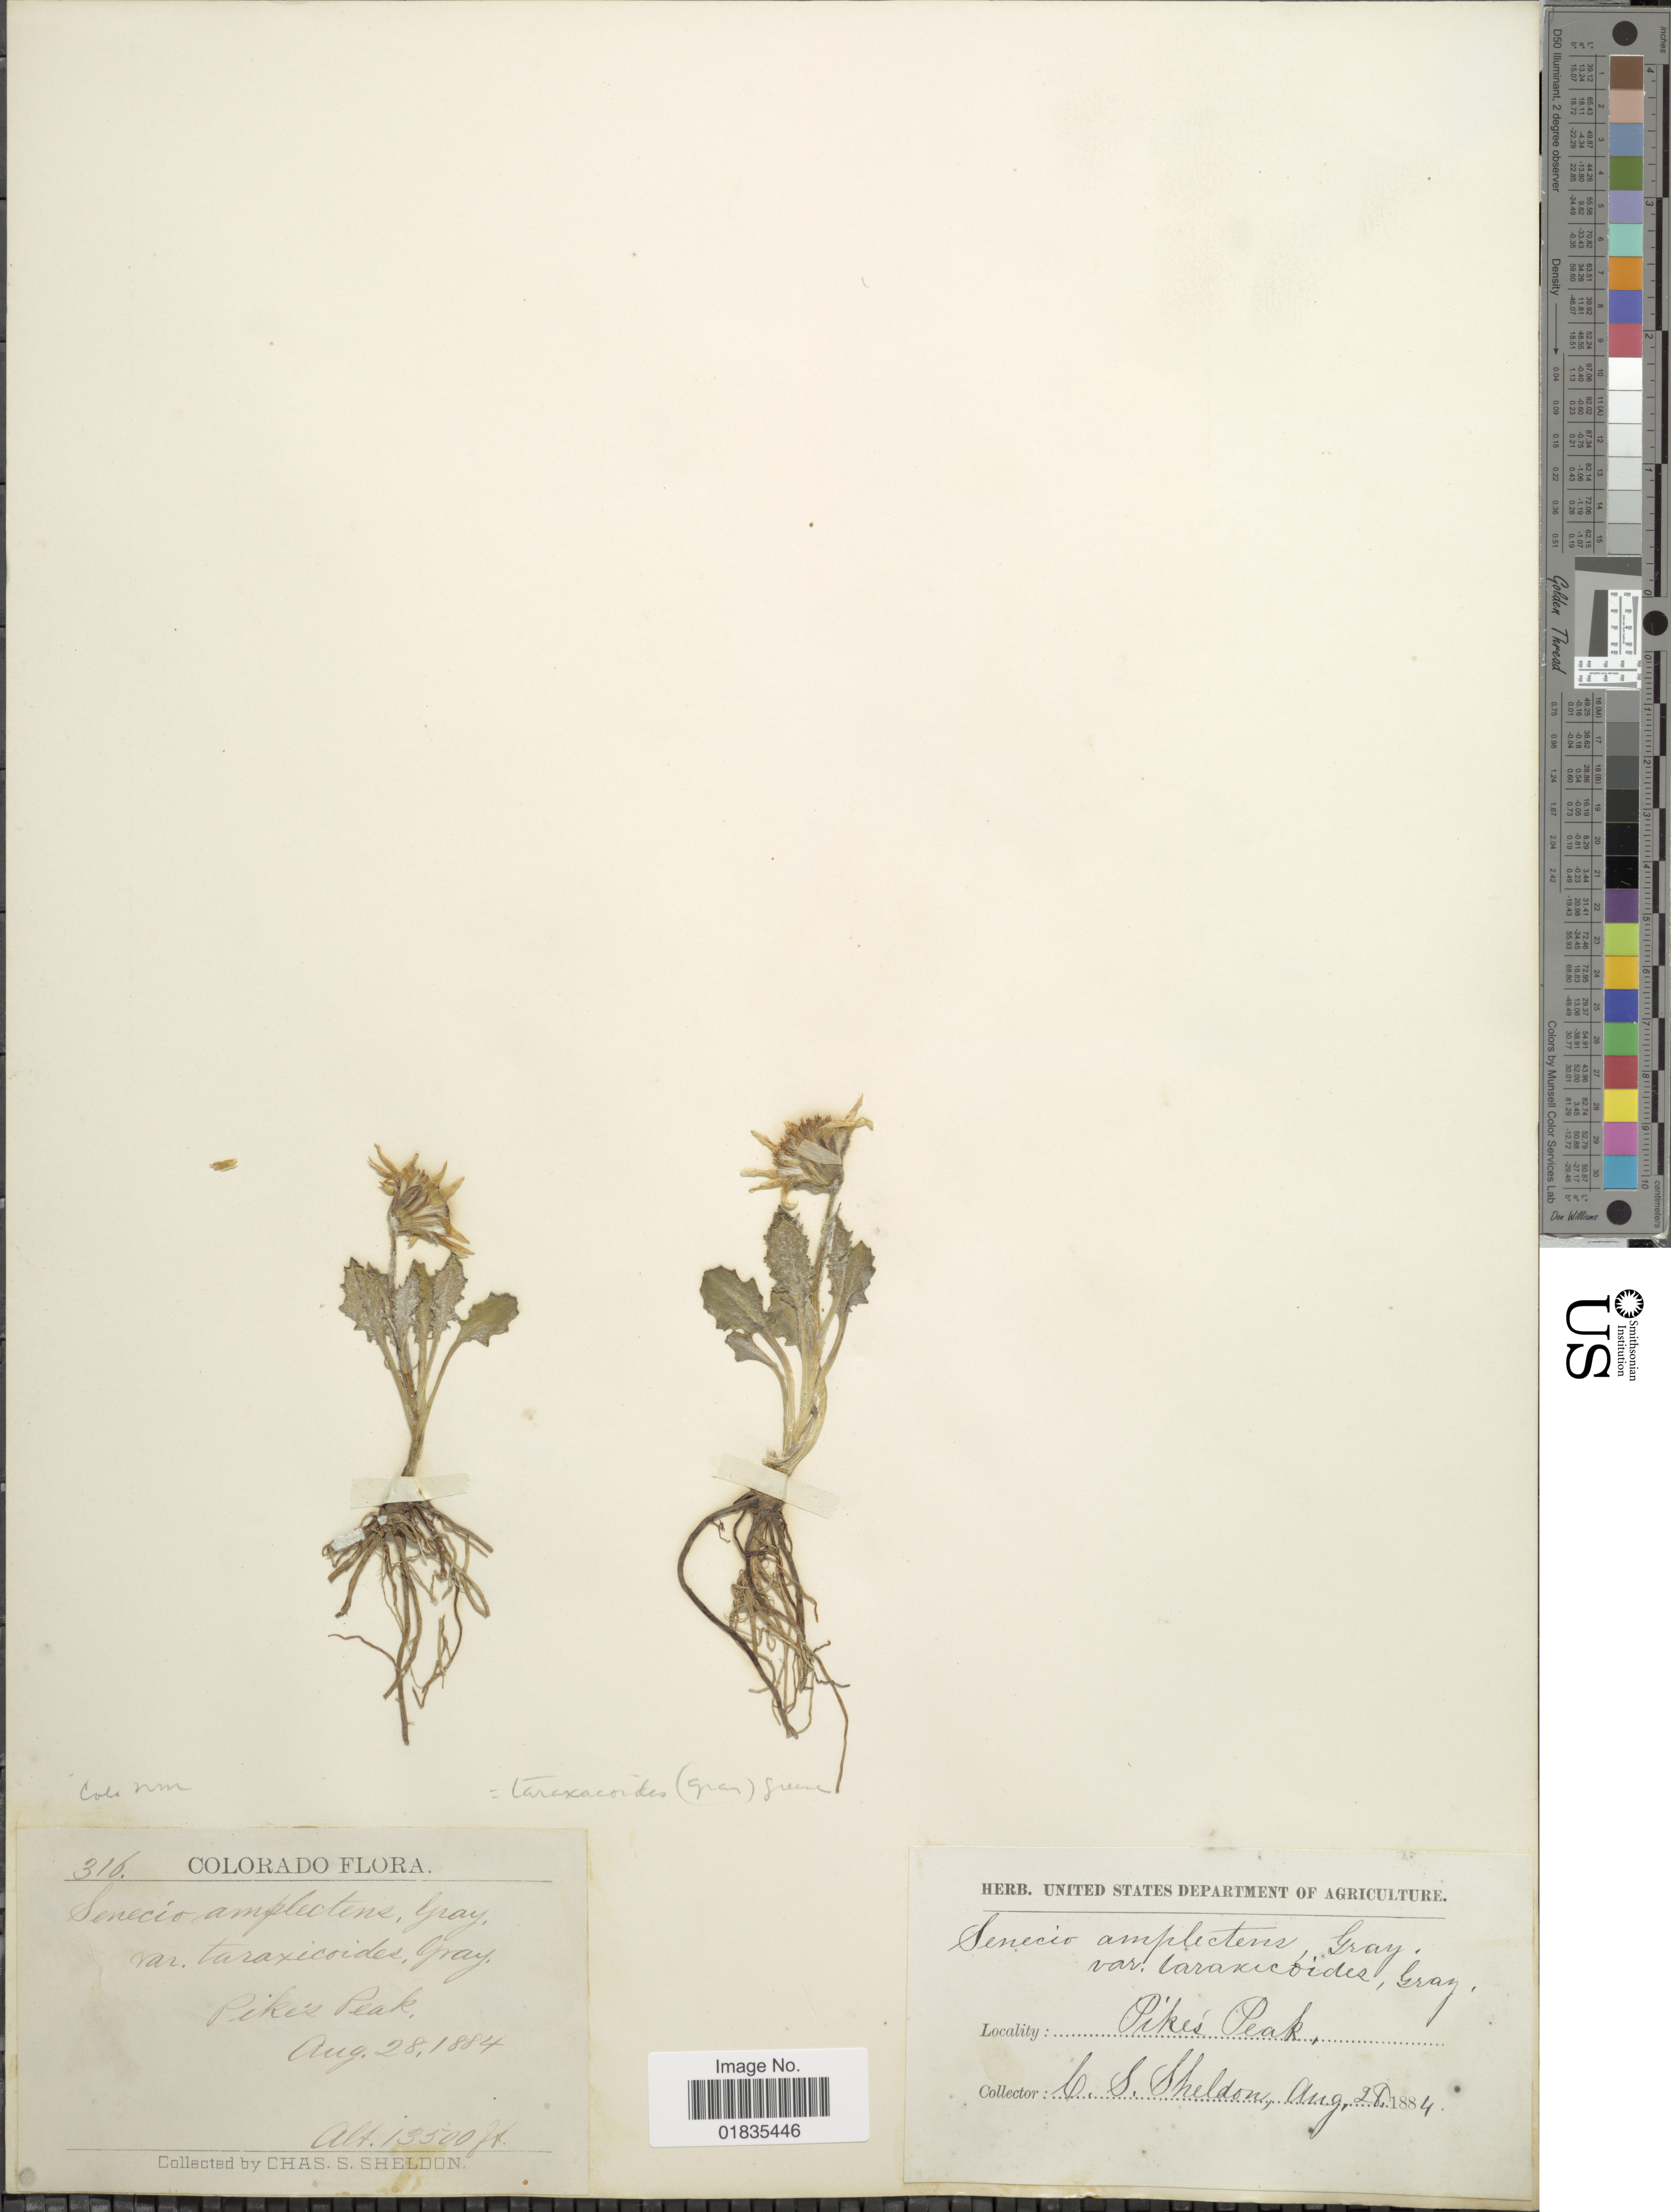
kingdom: Plantae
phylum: Tracheophyta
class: Magnoliopsida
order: Asterales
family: Asteraceae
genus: Senecio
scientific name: Senecio taraxacoides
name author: (A. Gray) Greene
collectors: C. S. Sheldon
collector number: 316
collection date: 1884-08-28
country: United States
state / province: Colorado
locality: Pikes Peak.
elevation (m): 4115